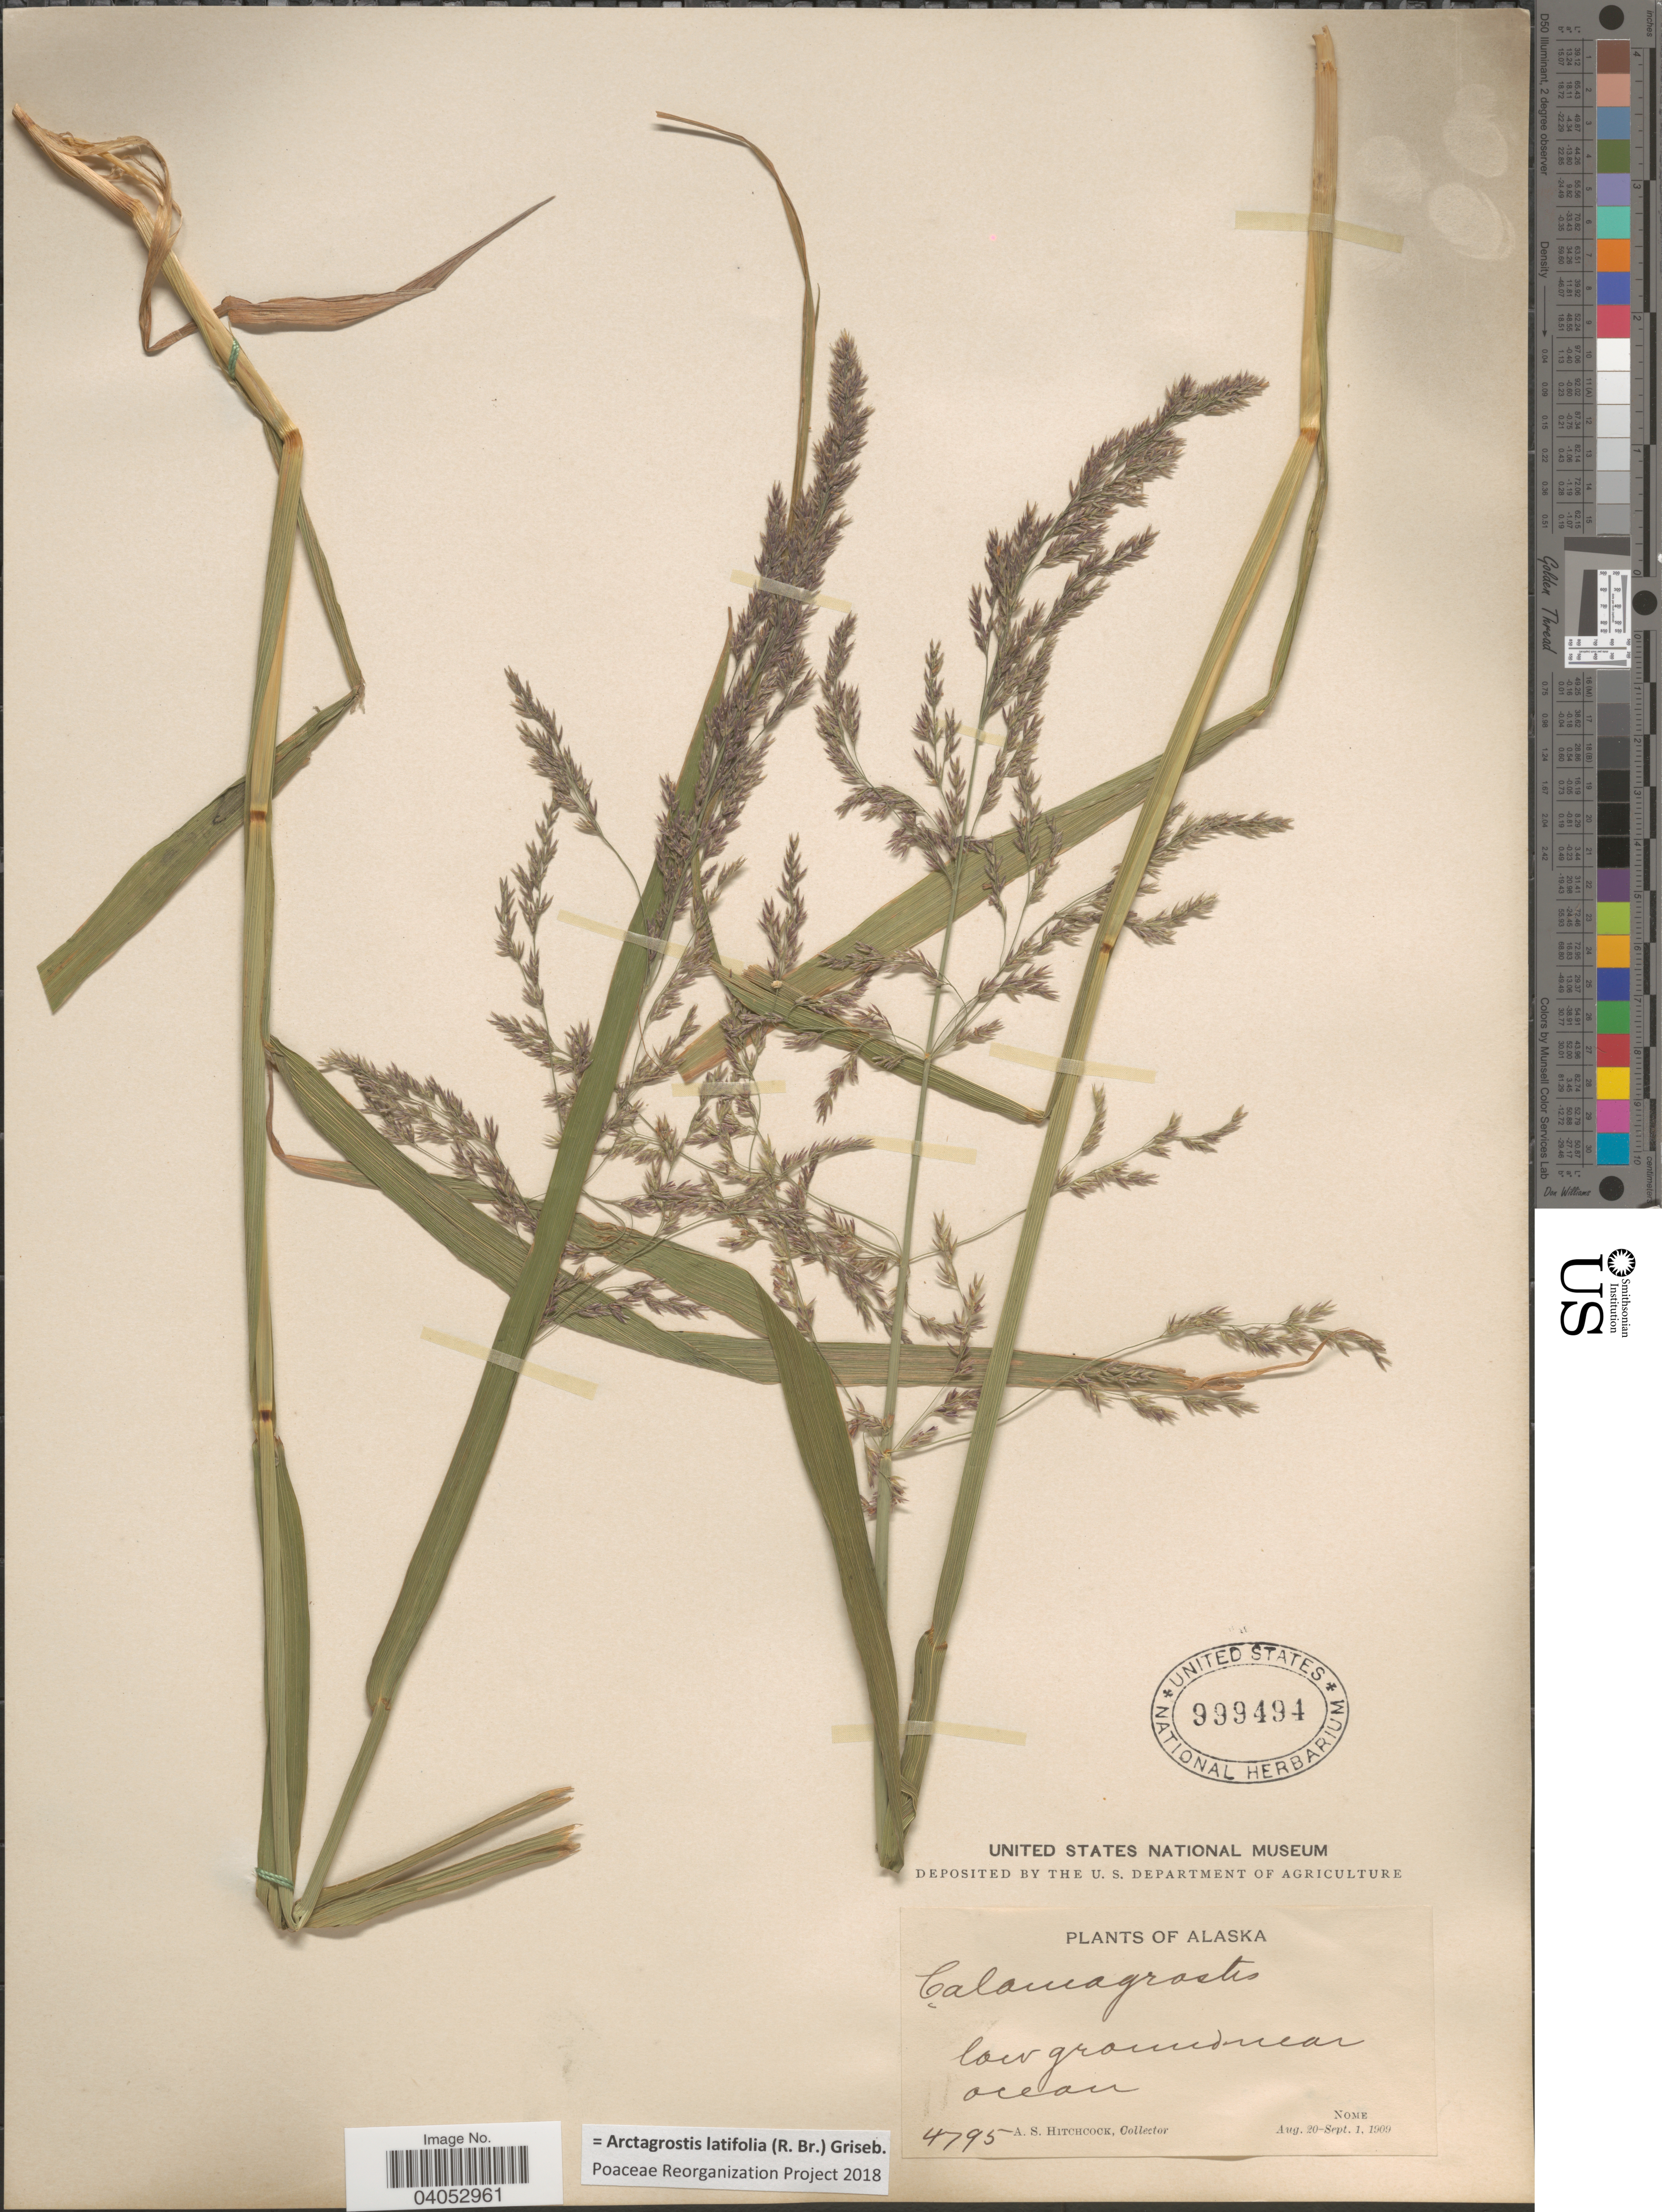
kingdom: Plantae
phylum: Tracheophyta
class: Liliopsida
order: Poales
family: Poaceae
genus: Arctagrostis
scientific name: Arctagrostis latifolia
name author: (R. Br.) Griseb.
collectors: A. S. Hitchcock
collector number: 4795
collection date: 1909-08-20/1909-09-01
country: United States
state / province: Alaska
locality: Nome.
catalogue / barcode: US 999494